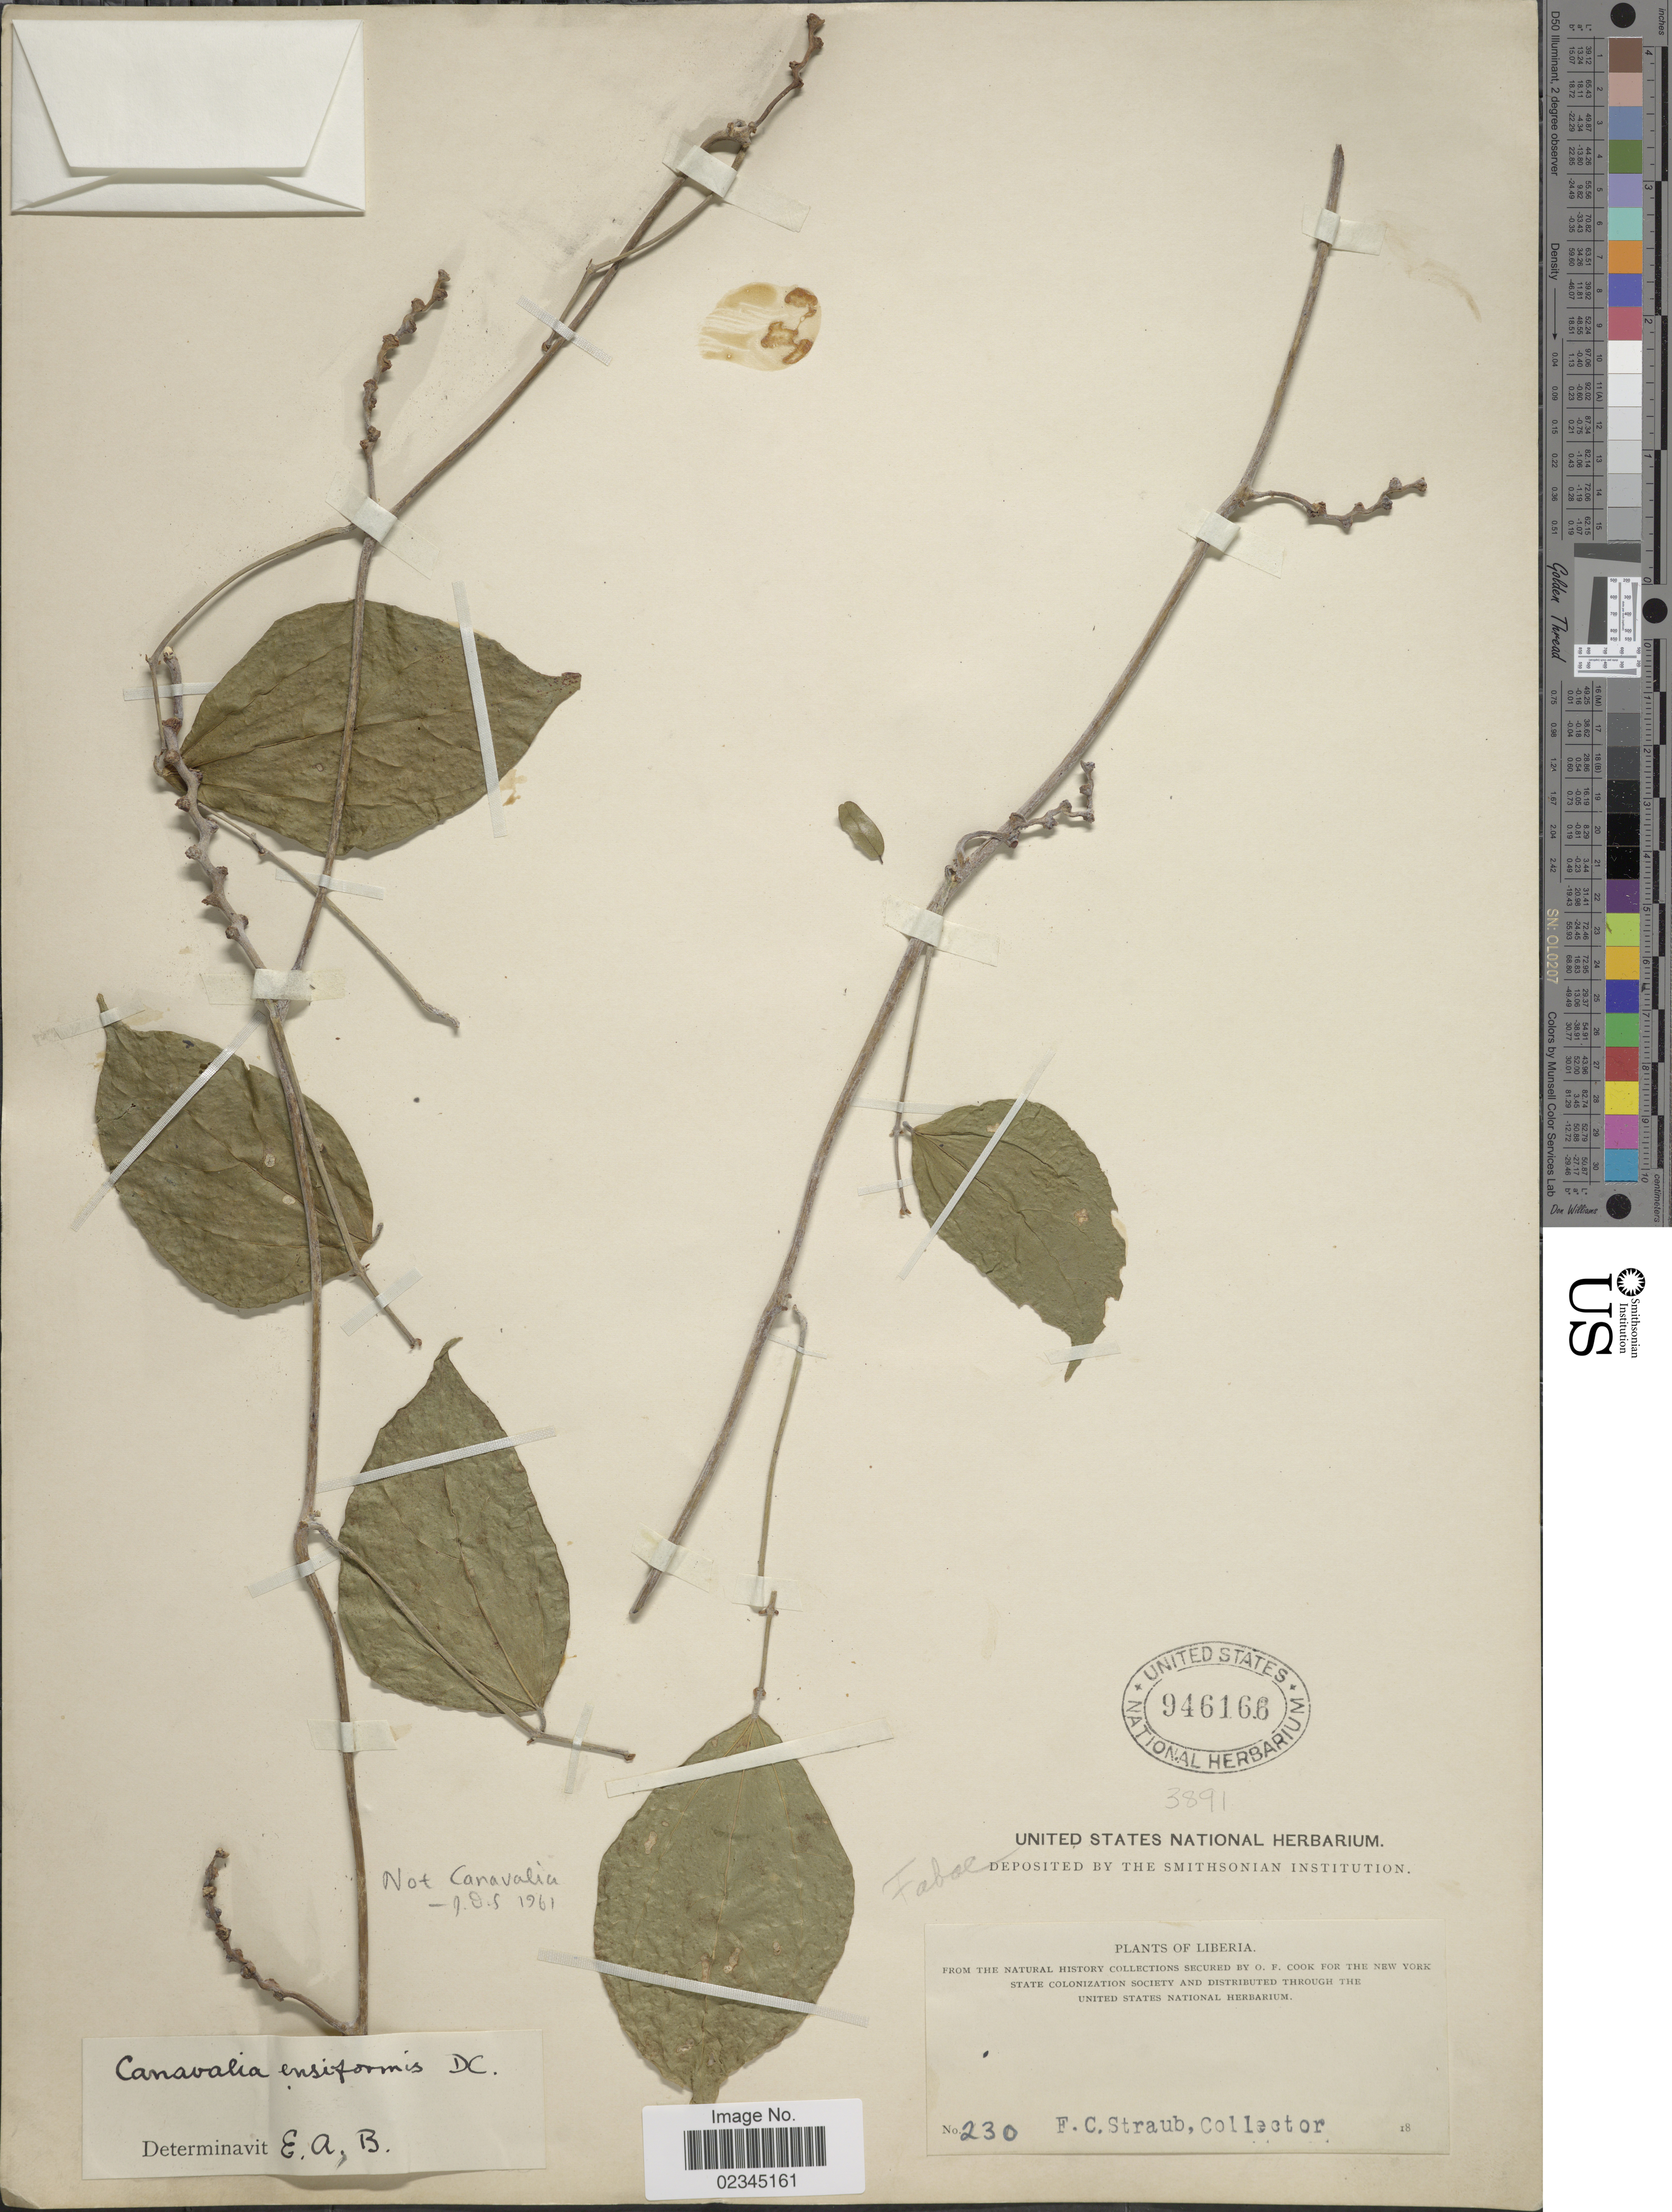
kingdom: Plantae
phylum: Tracheophyta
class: Magnoliopsida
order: Fabales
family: Fabaceae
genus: Canavalia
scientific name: Canavalia ensiformis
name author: (L.) DC.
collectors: F. Straub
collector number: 230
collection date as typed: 18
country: Liberia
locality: Liberia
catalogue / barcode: US 946166